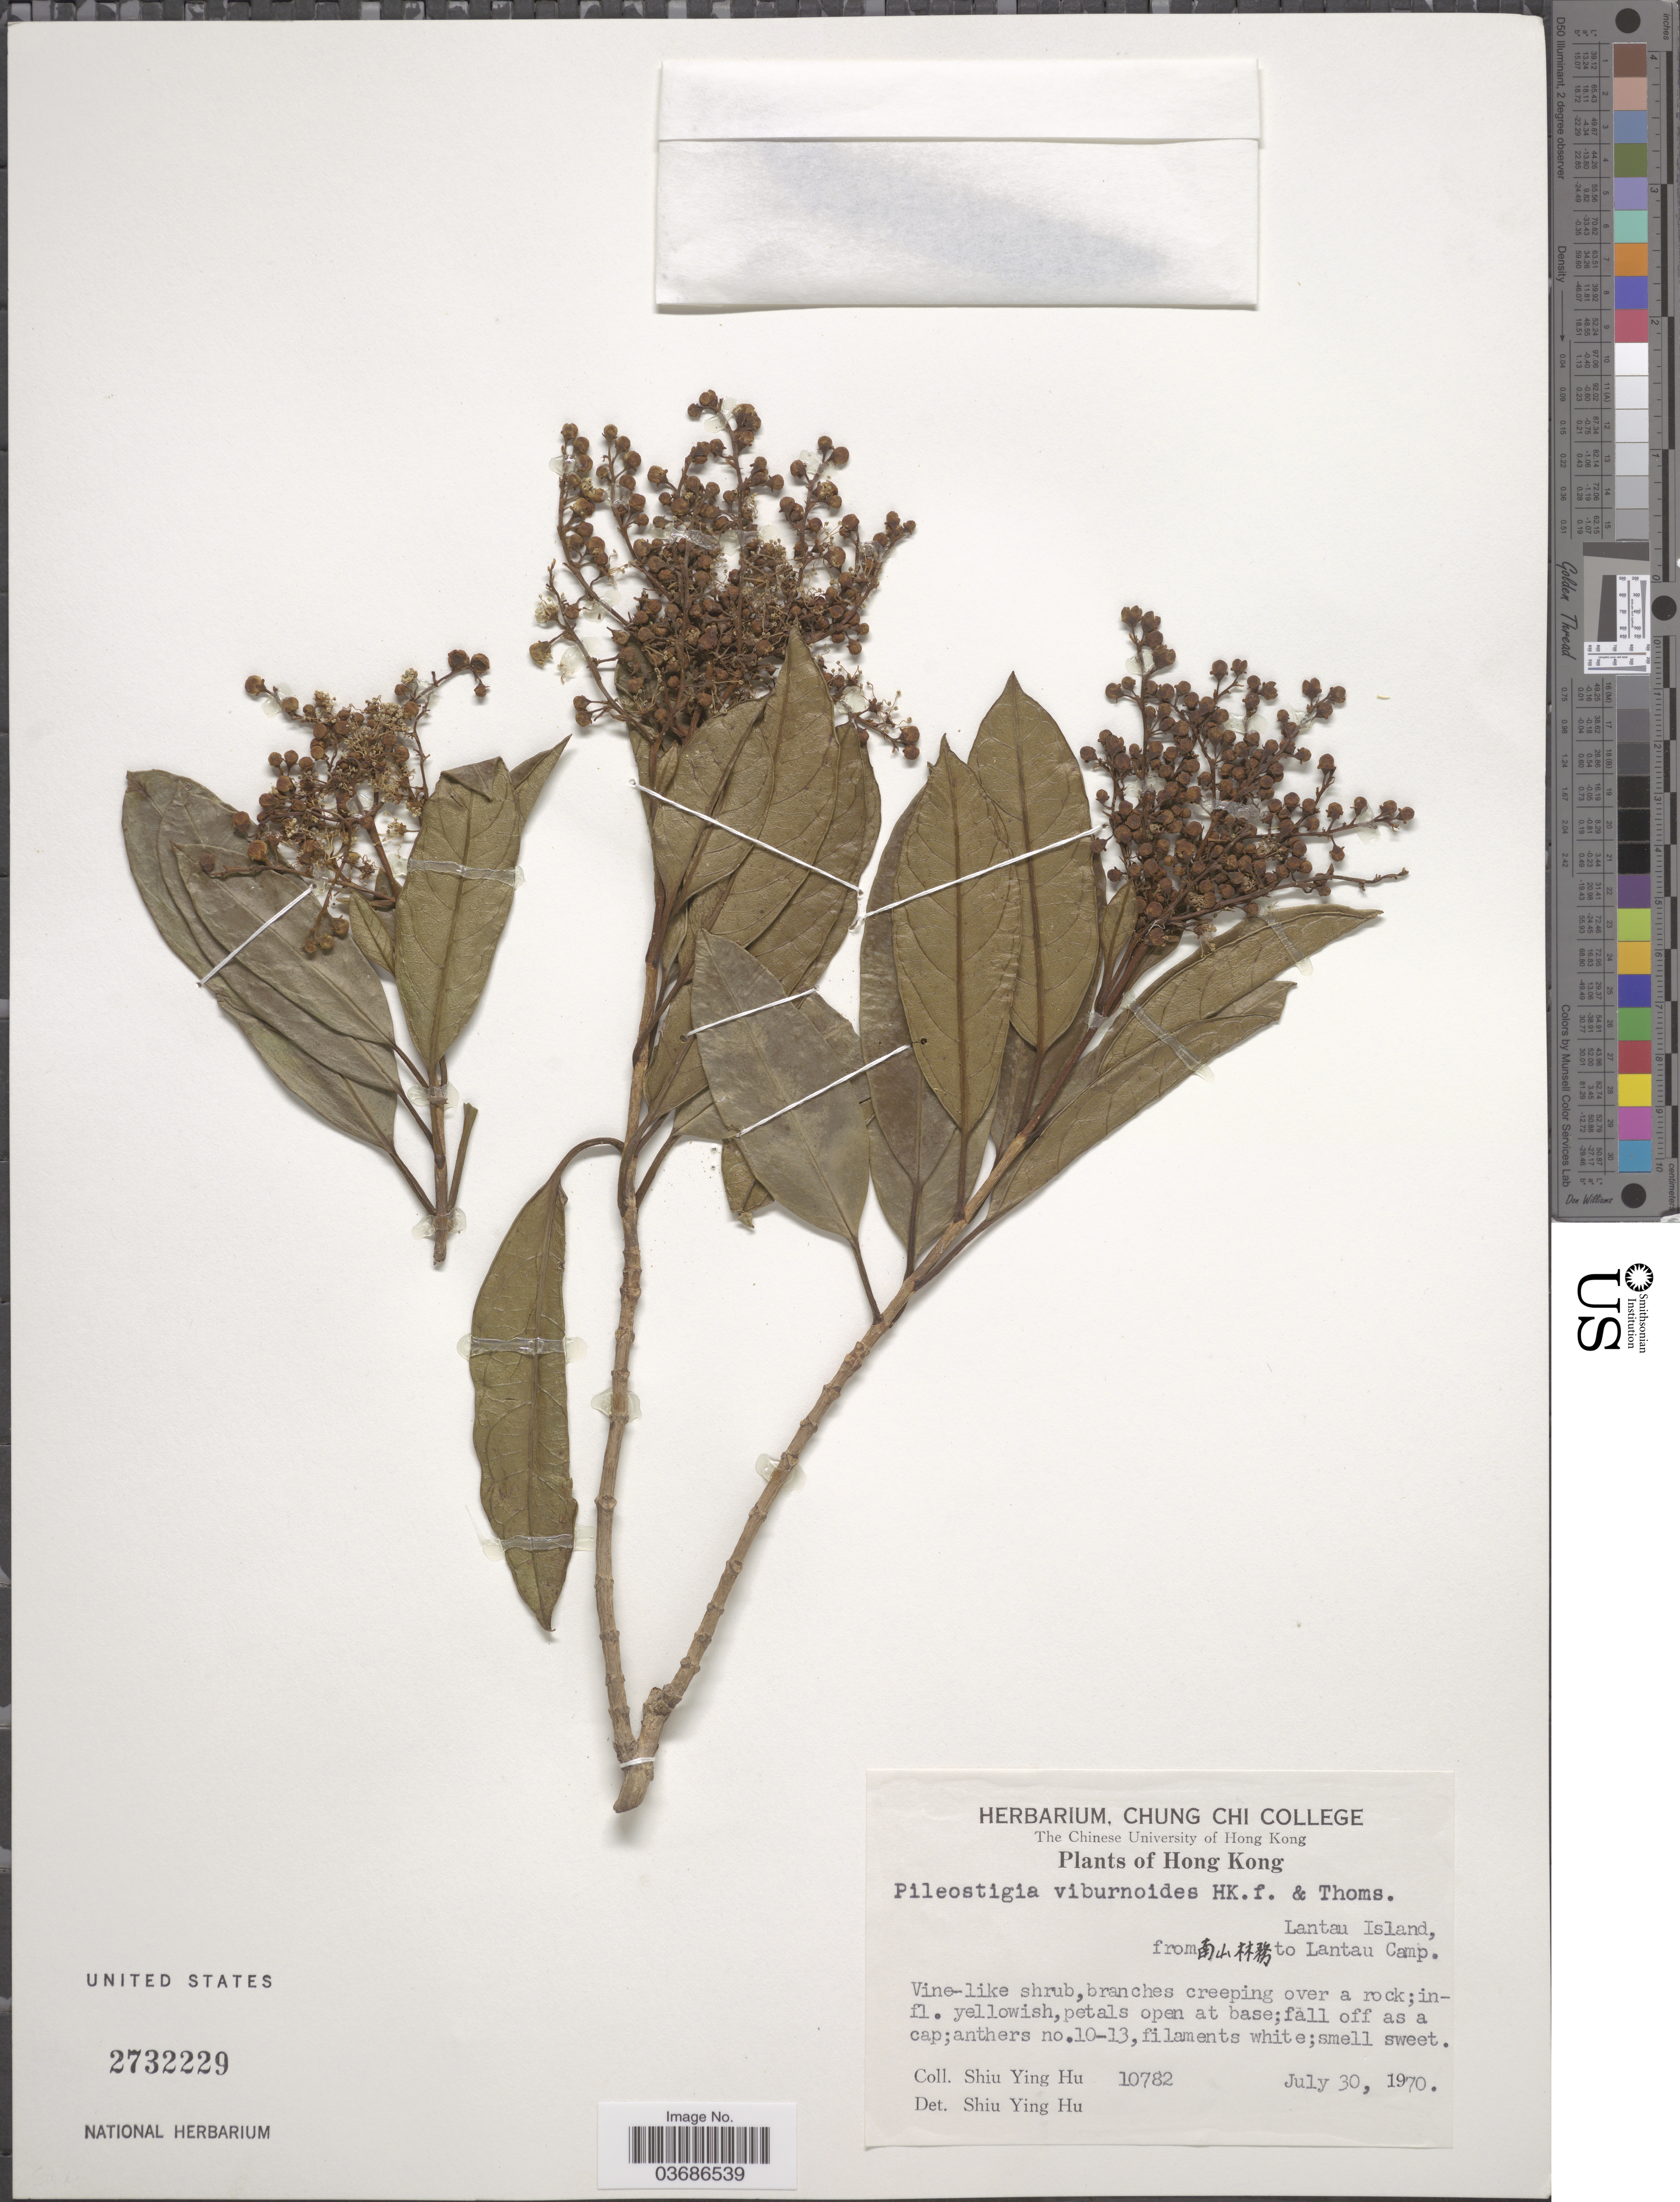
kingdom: Plantae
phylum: Tracheophyta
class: Magnoliopsida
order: Cornales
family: Hydrangeaceae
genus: Hydrangea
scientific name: Hydrangea viburnoides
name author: (Hook. f. & Thomson) Y. De Smet & Granados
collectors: S. Y. Hu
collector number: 10782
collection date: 1970-07-30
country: China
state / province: Hong Kong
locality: Lantau Island, from [Foreign script] to Lantau Camp.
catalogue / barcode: US 2732229